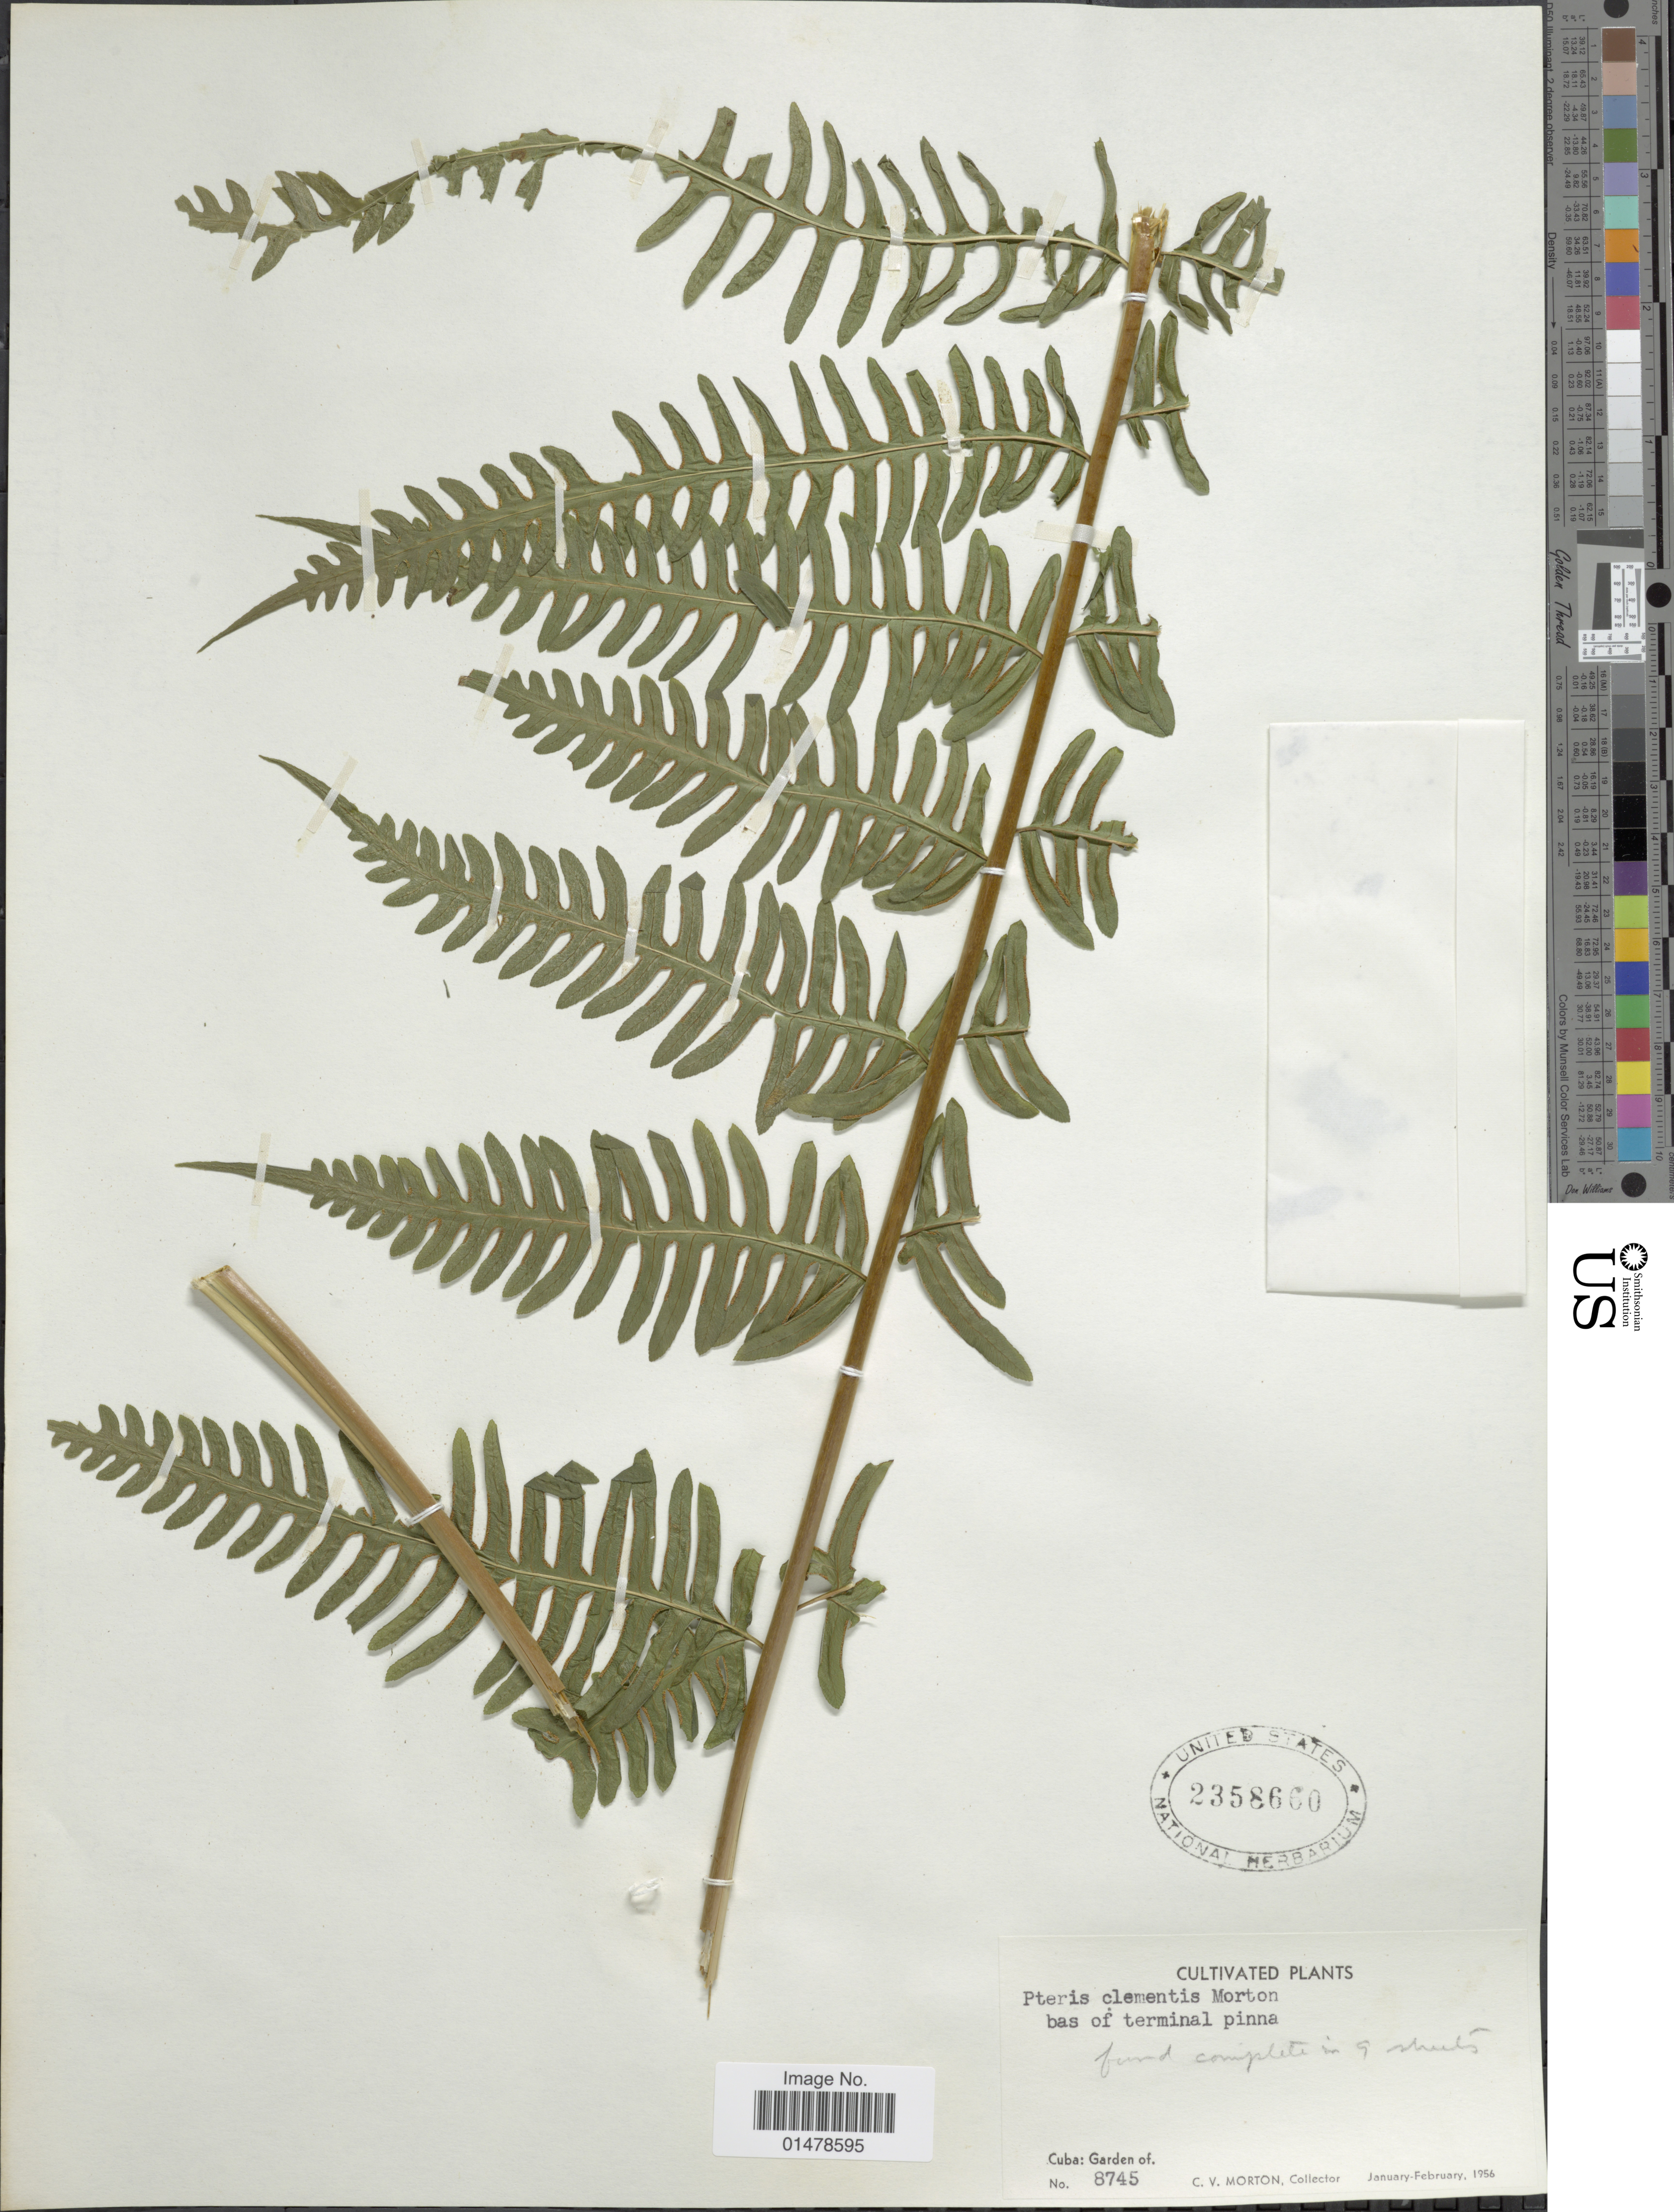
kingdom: Plantae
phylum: Tracheophyta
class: Polypodiopsida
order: Polypodiales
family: Pteridaceae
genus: Pteris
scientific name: Pteris clementis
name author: Morton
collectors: C. V. Morton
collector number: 8745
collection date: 1956-01/1956-02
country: Cuba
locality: Cuba: Garden of.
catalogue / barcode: US 2358660